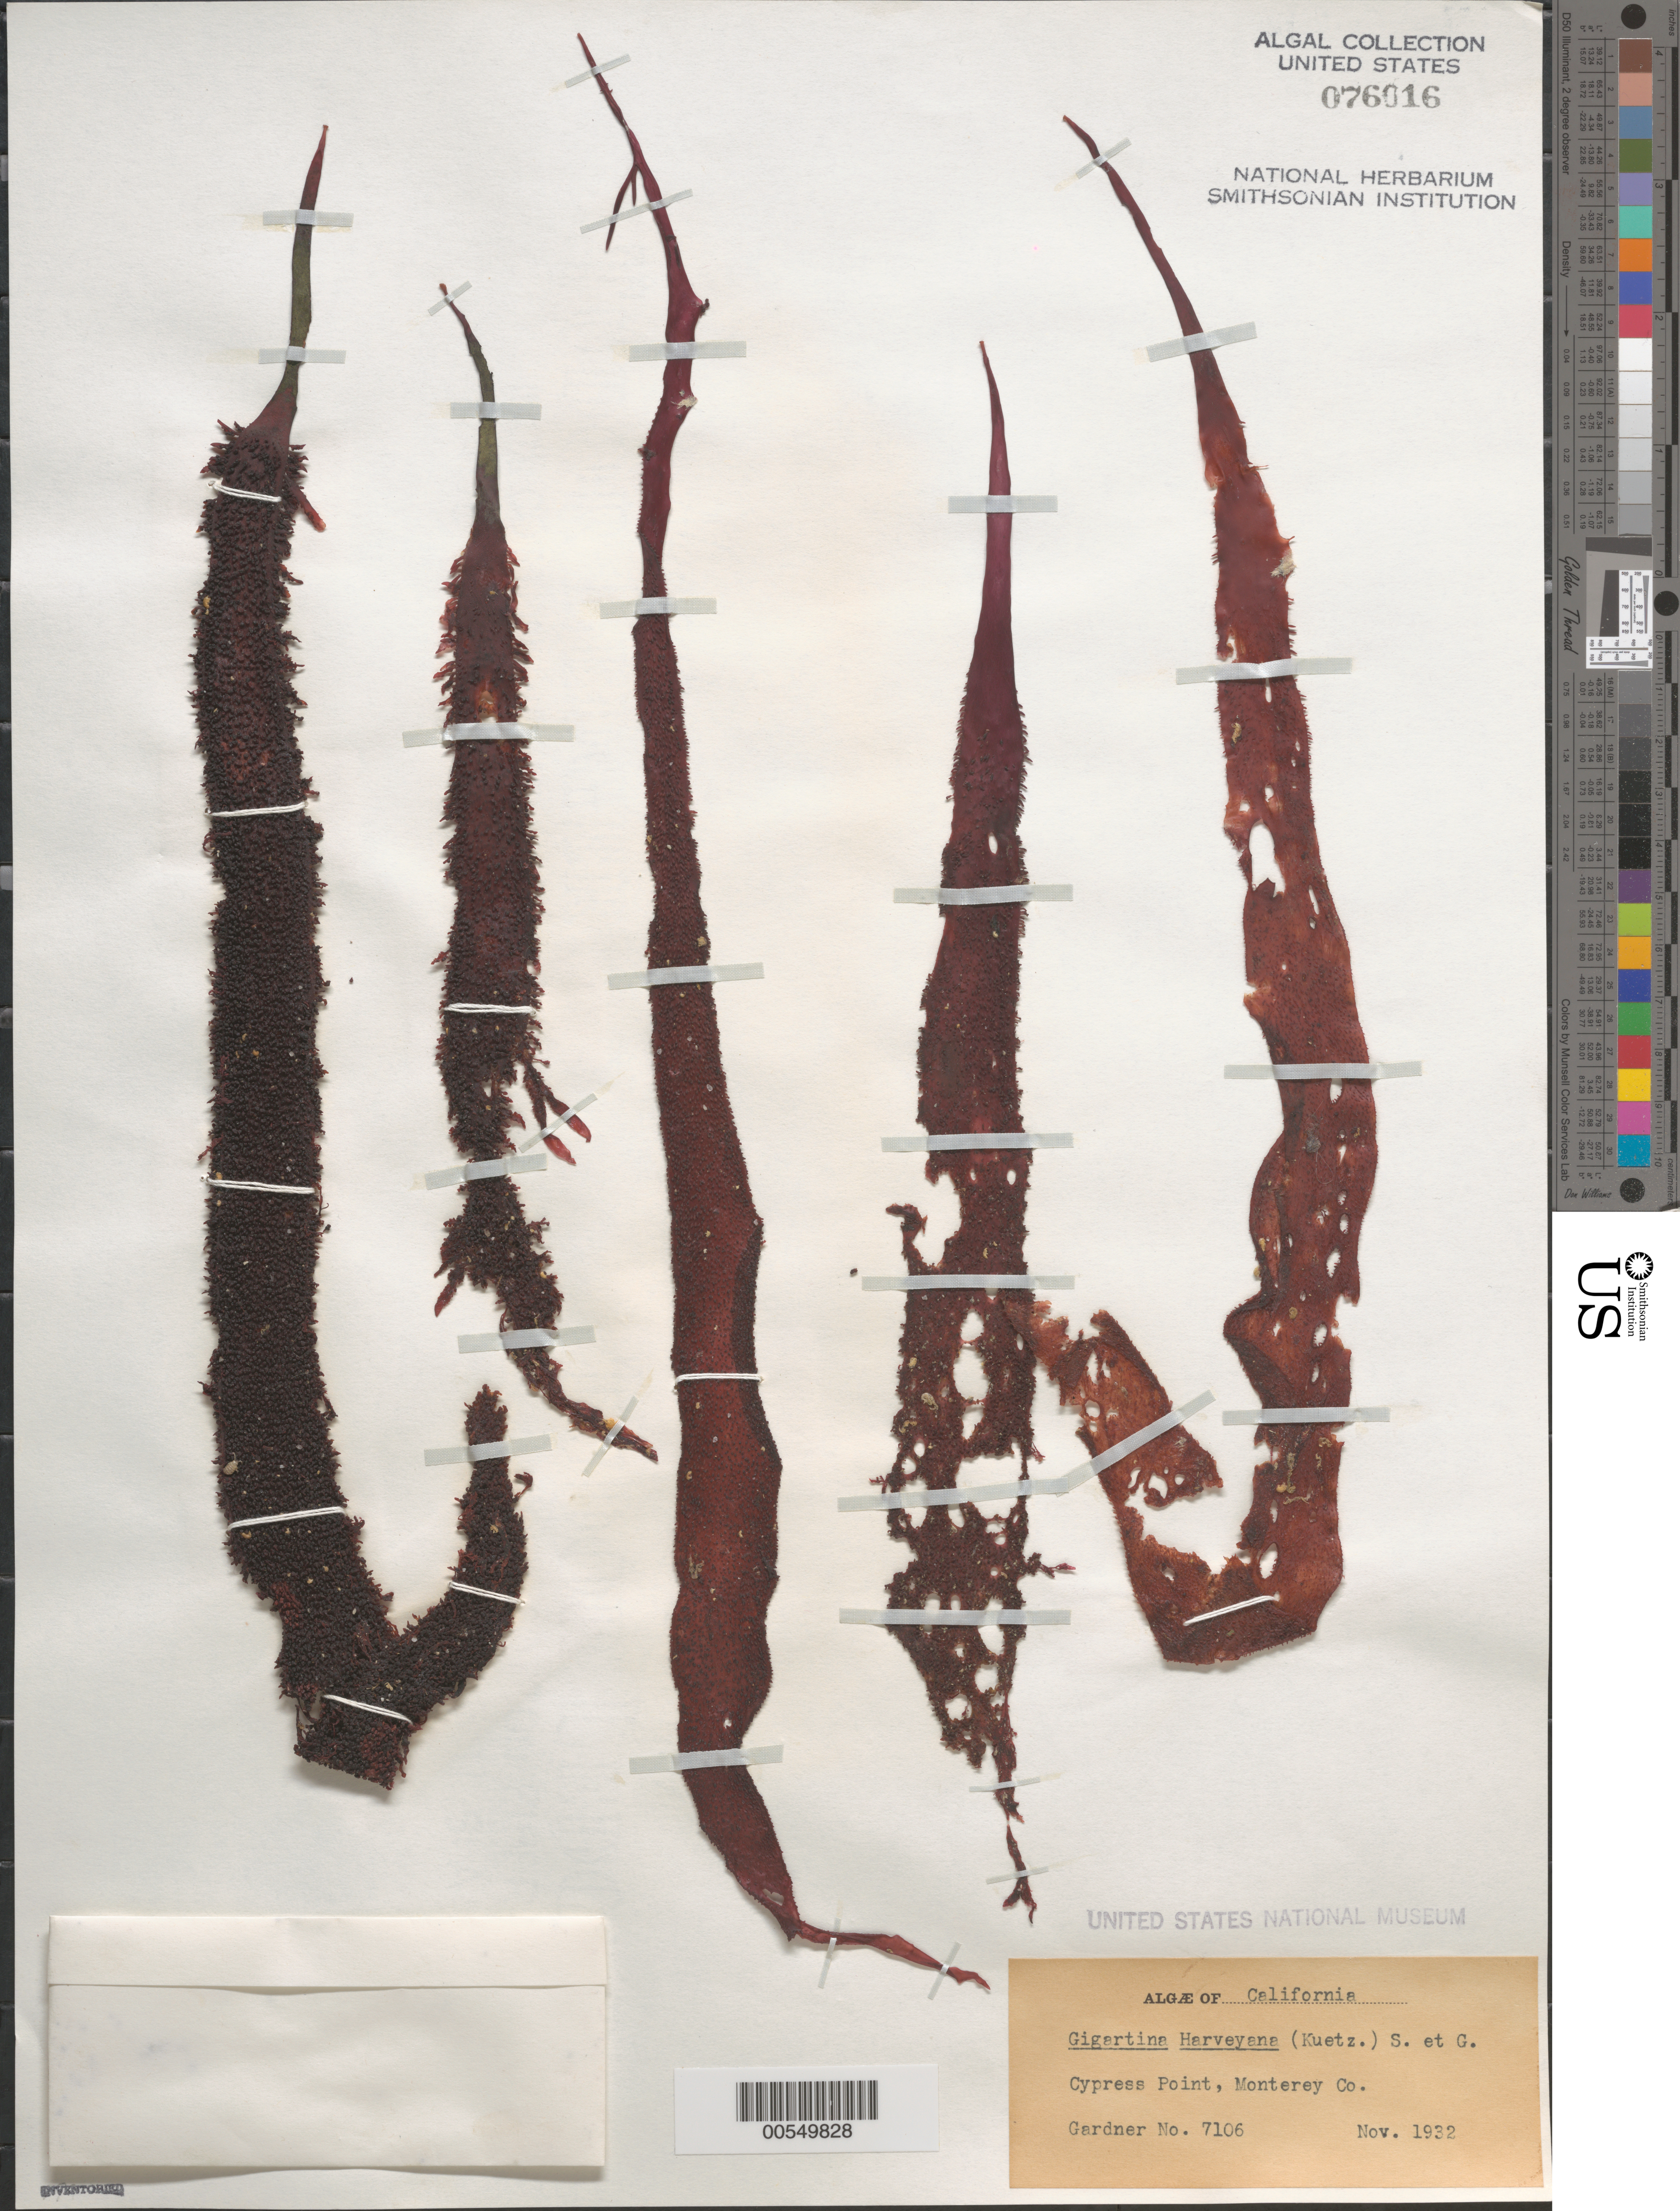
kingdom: Plantae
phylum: Rhodophyta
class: Florideophyceae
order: Gigartinales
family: Gigartinaceae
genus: Chondracanthus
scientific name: Chondracanthus harveyanus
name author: (Kütz.) Guiry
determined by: Algae name updating Project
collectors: N. Gardner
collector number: NLG 7106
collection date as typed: Nov 1932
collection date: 1932-11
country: United States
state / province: California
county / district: Monterey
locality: Cypress Point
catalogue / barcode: US 76016